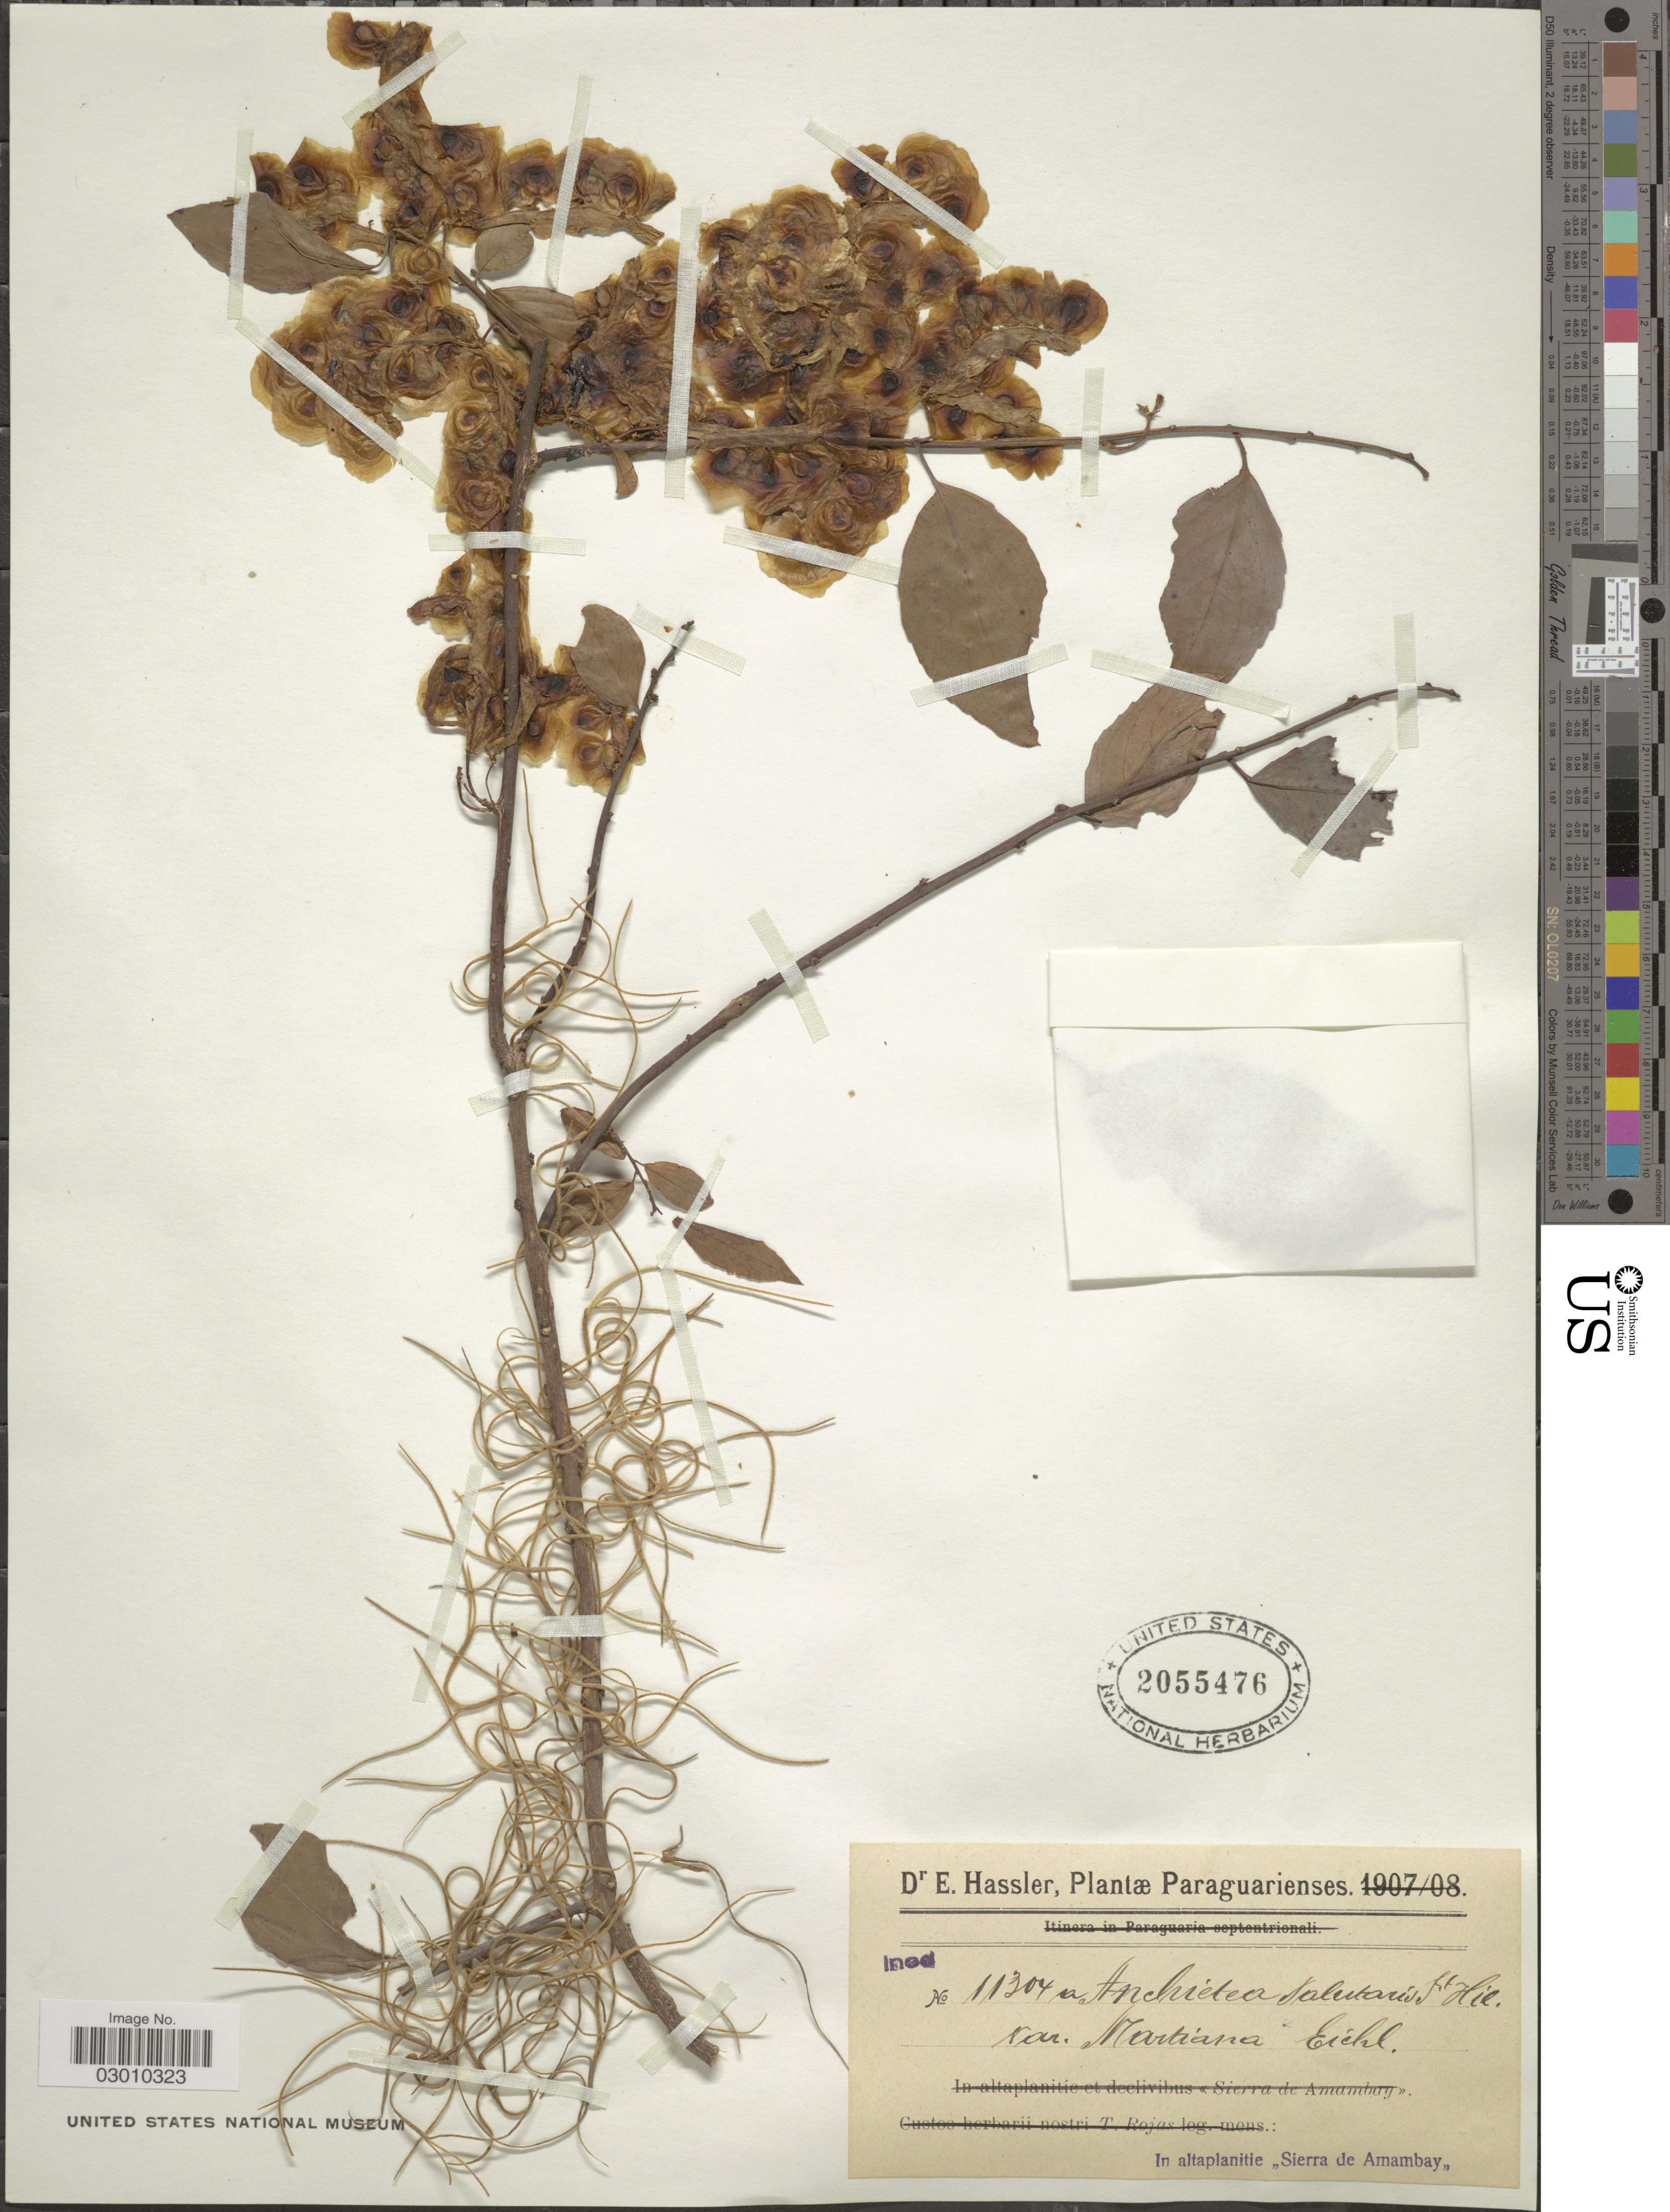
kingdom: Plantae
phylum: Tracheophyta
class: Magnoliopsida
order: Malpighiales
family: Violaceae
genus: Anchietea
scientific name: Anchietea pyrifolia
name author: (Mart.) G. Don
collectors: E. Hassler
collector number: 11304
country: Paraguay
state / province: Amambay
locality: In altaplanitie "Sierra de Amambay".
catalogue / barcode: US 2055476